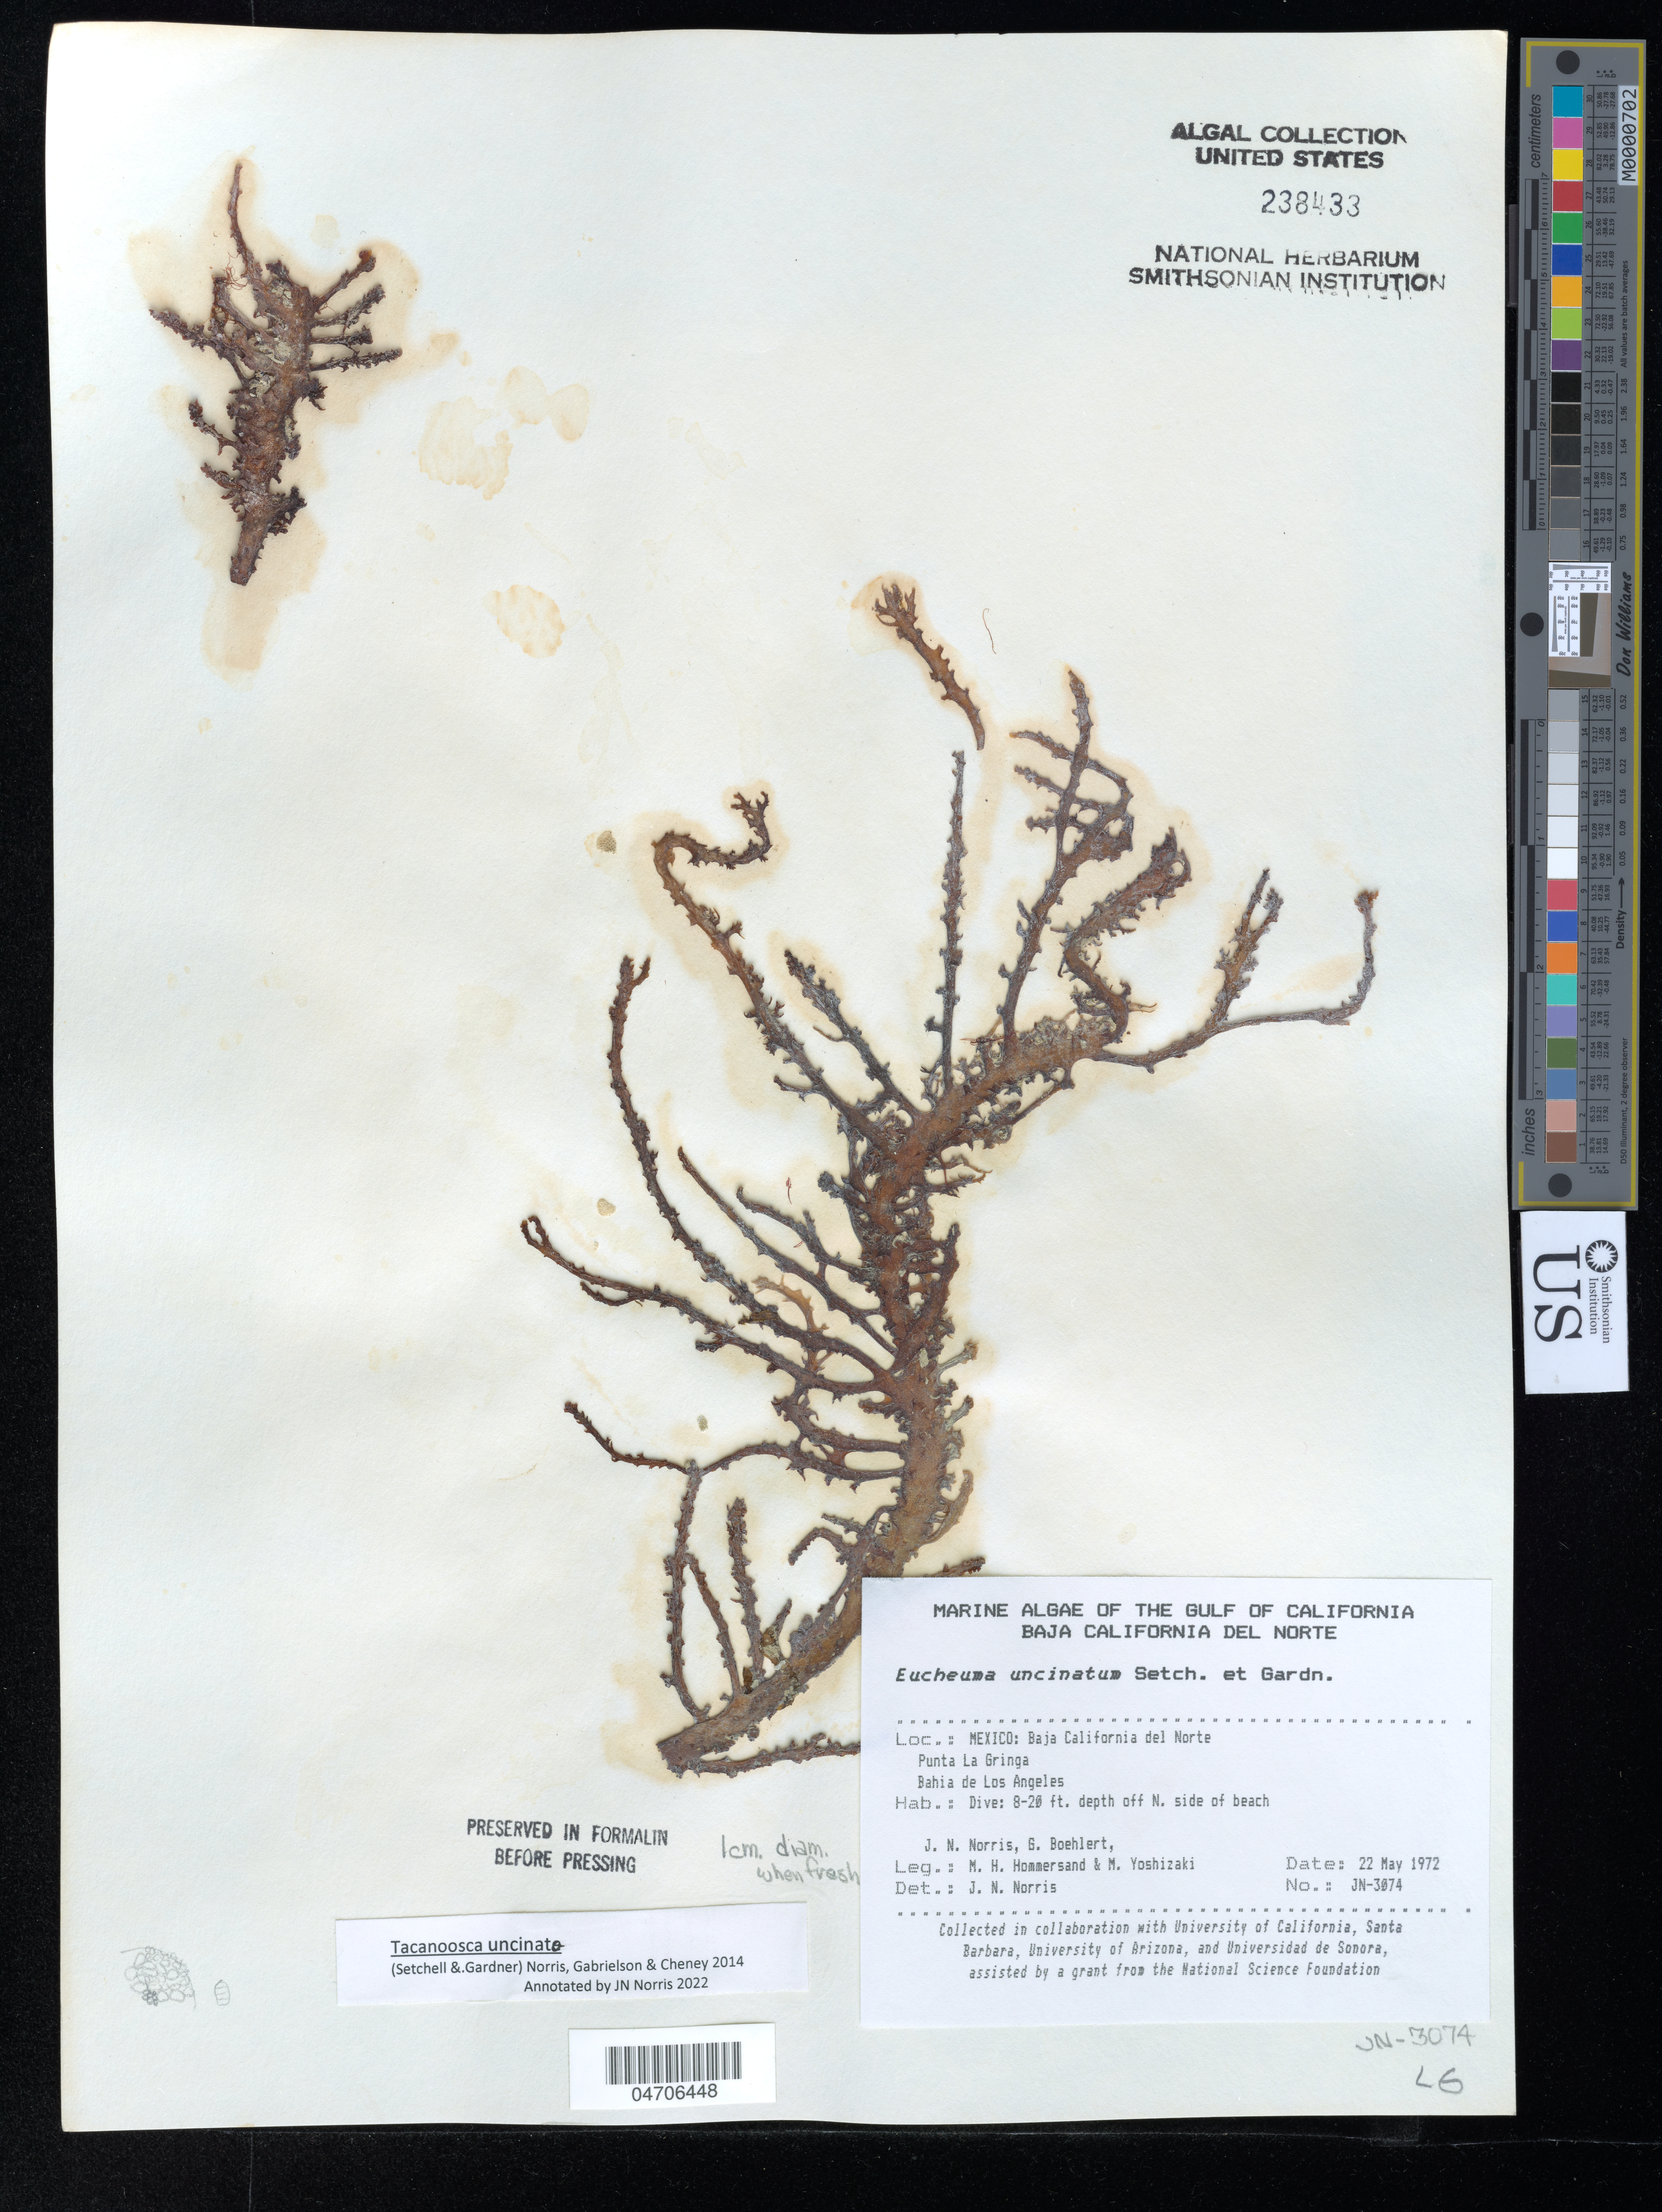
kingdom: Plantae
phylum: Rhodophyta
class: Florideophyceae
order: Gigartinales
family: Solieriaceae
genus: Eucheuma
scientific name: Eucheuma uncinatum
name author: Setch. & N.L. Gardner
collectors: J. Norris, G. Boehlert, M. H. Hommersand & M. Yoshizaki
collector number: JN-3074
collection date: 1972-05-22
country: Mexico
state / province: Baja California Norte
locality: The Gulf of California. Baja California del Norte. Punta La Gringa. Bahia de Los Angeles. N. side of beach.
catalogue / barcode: US 238433